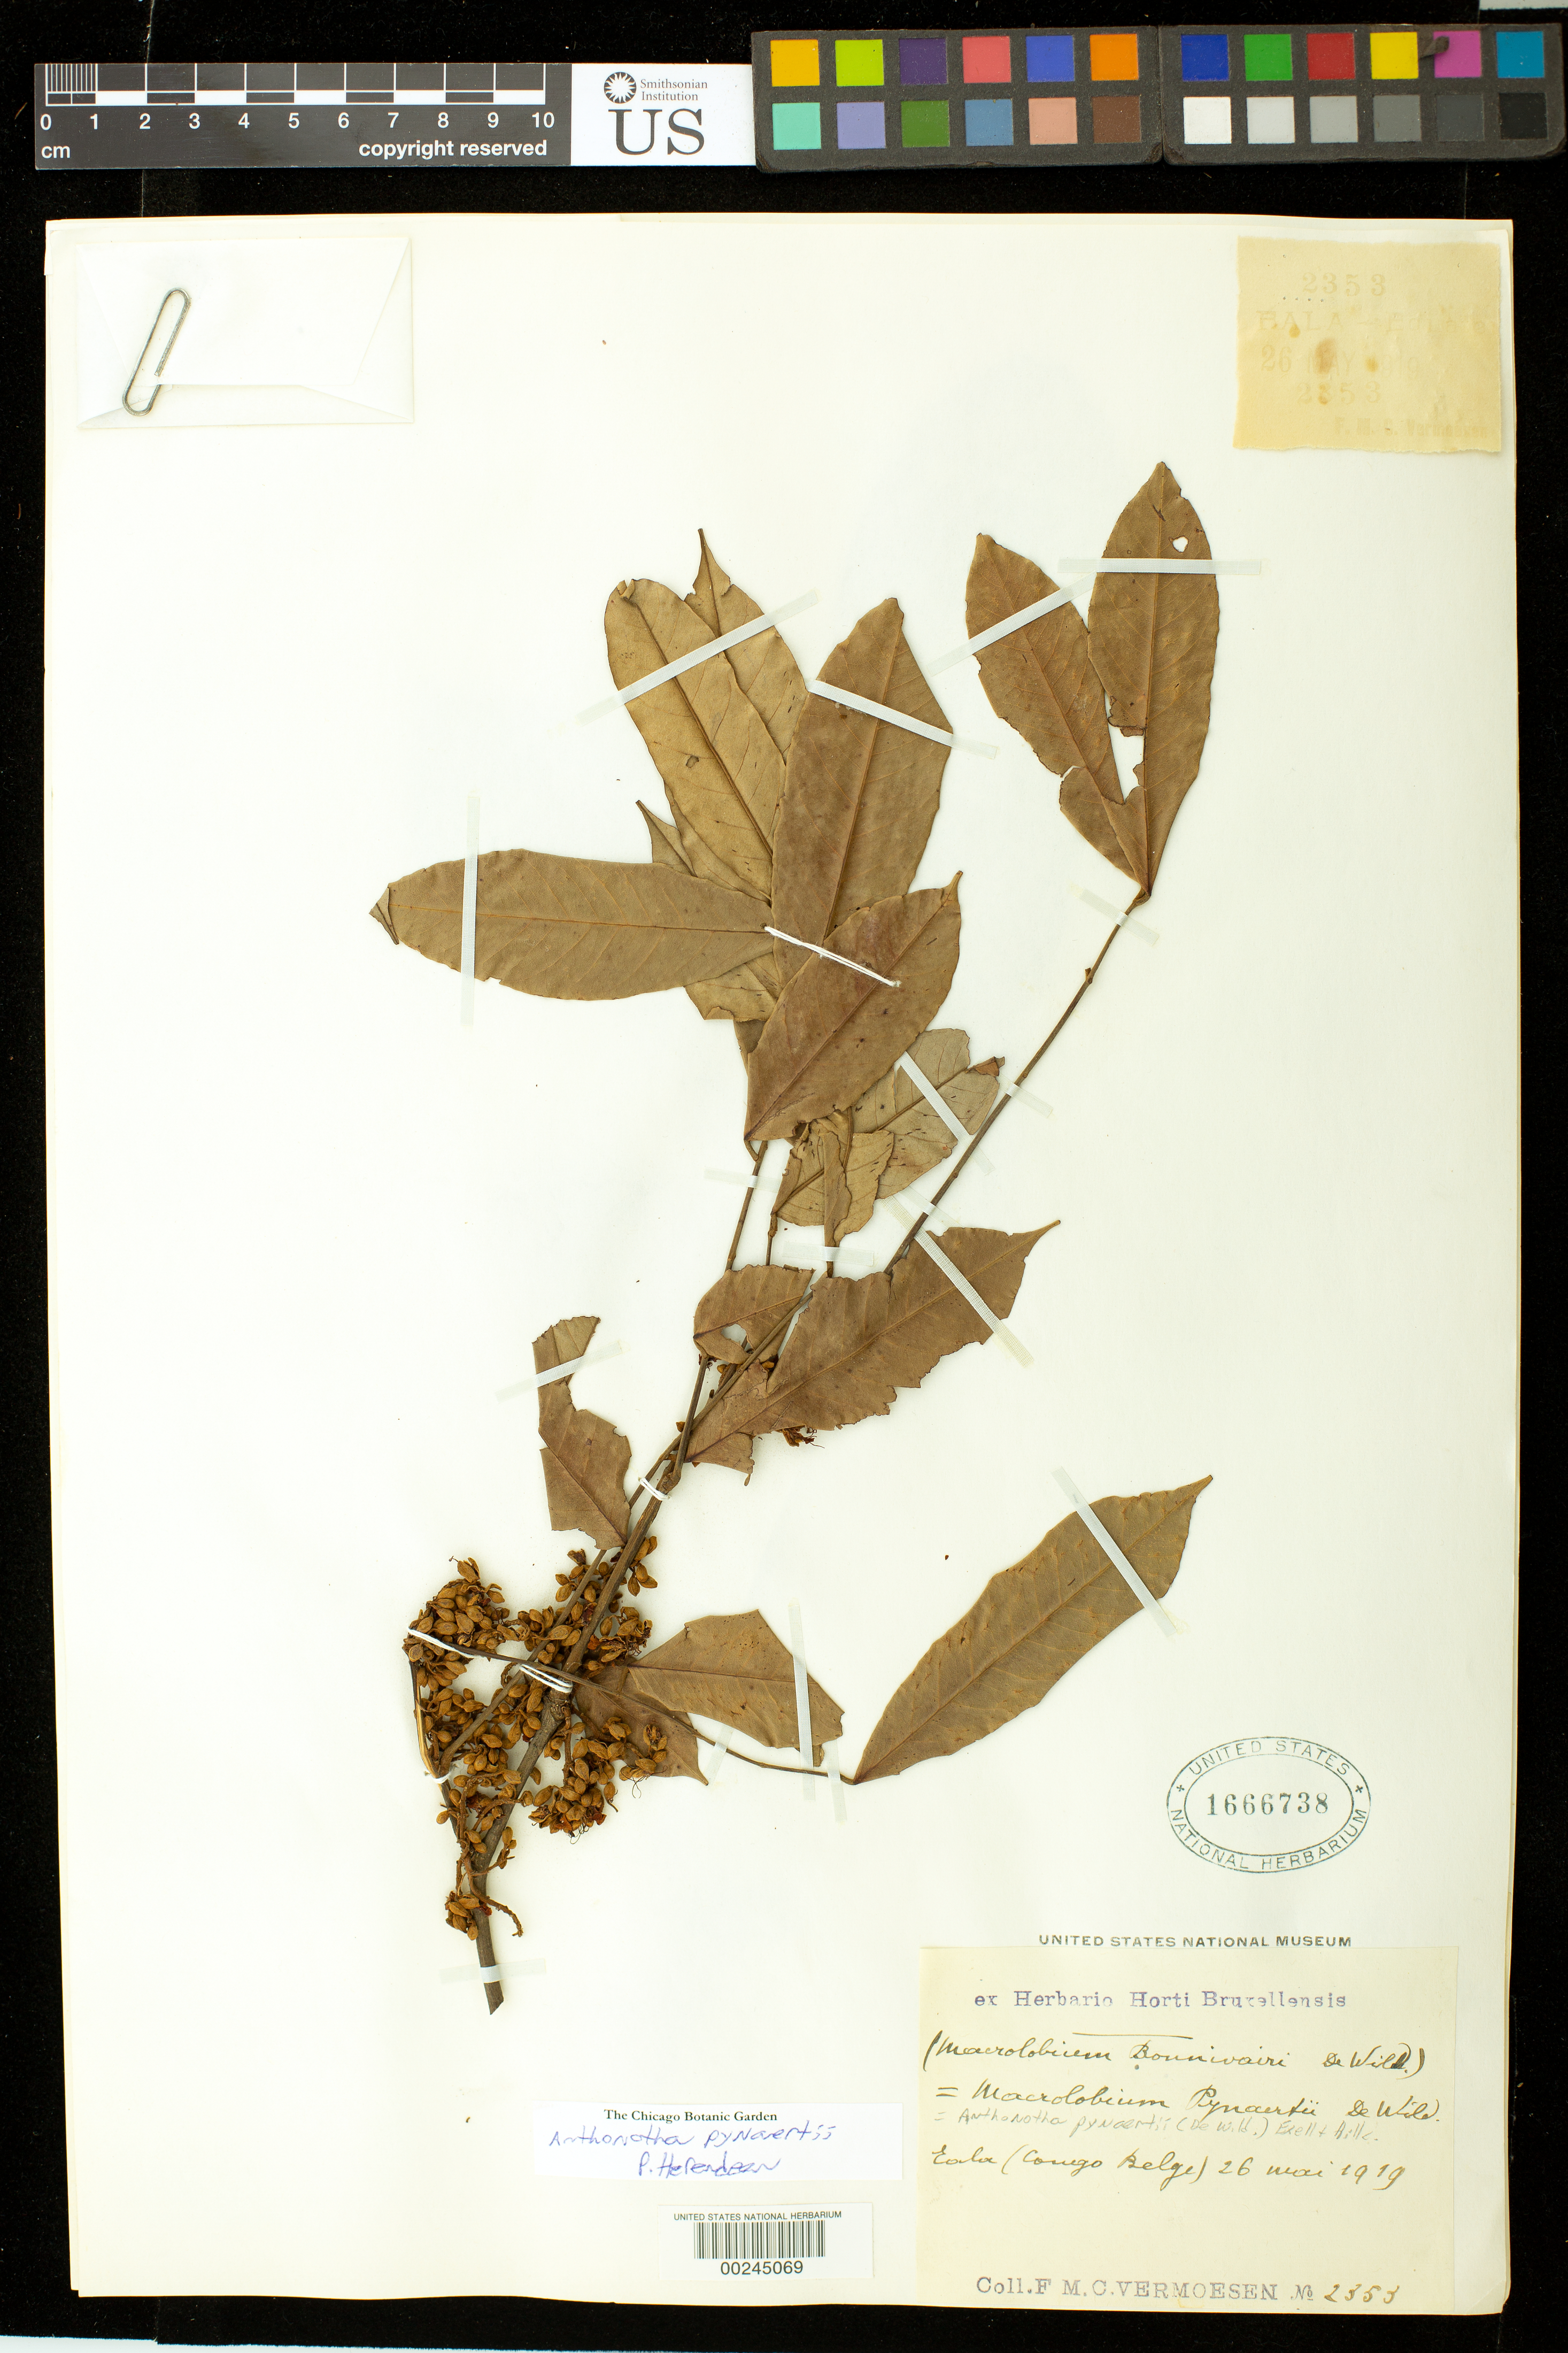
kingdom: Plantae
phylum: Tracheophyta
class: Magnoliopsida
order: Fabales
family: Fabaceae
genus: Macrolobium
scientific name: Macrolobium pynaertii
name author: De Wild.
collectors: C. Vermoesen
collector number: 2353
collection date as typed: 26 May 1919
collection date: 1919-05-26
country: Congo, Democratic Republic of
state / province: Équateur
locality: Eala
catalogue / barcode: US 1666738